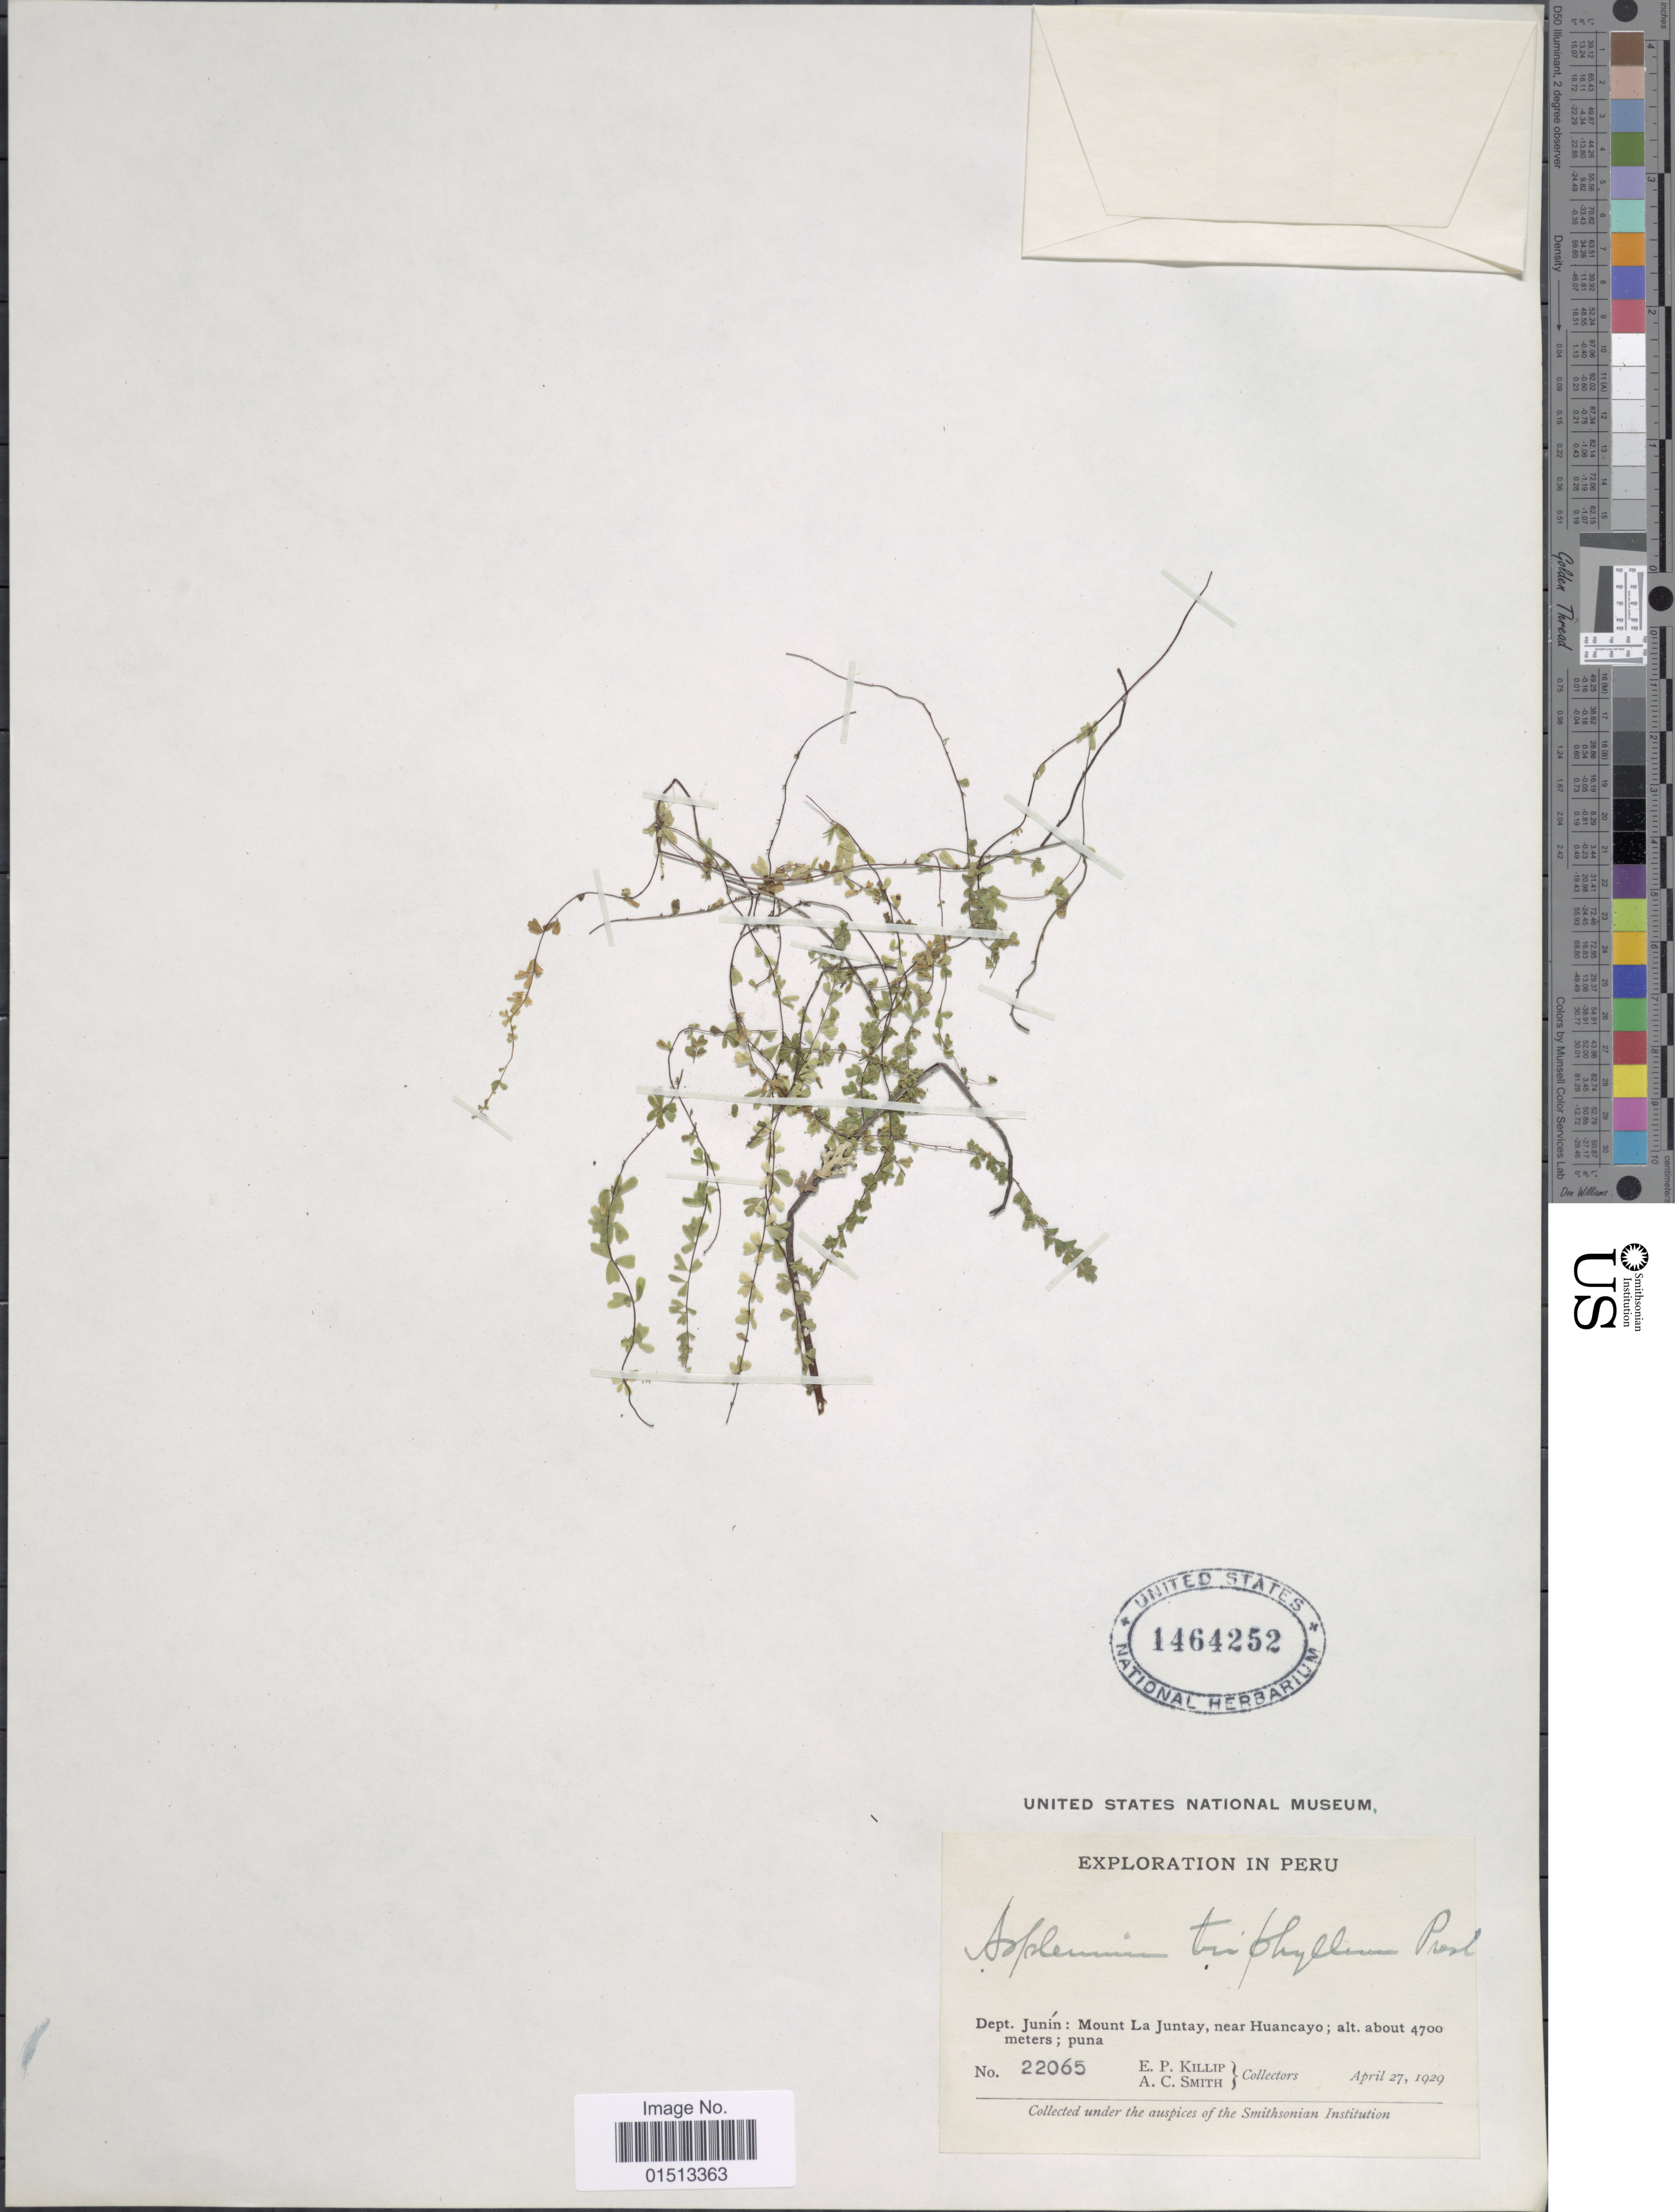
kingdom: Plantae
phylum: Tracheophyta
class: Polypodiopsida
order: Polypodiales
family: Aspleniaceae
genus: Asplenium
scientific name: Asplenium triphyllum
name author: C. Presl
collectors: E. P. Killip & A. C. Smith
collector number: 22065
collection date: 1929-04-27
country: Peru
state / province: Junín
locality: Mount La Juntay, near Huancayo; puna.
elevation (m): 4700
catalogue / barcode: US 1464252